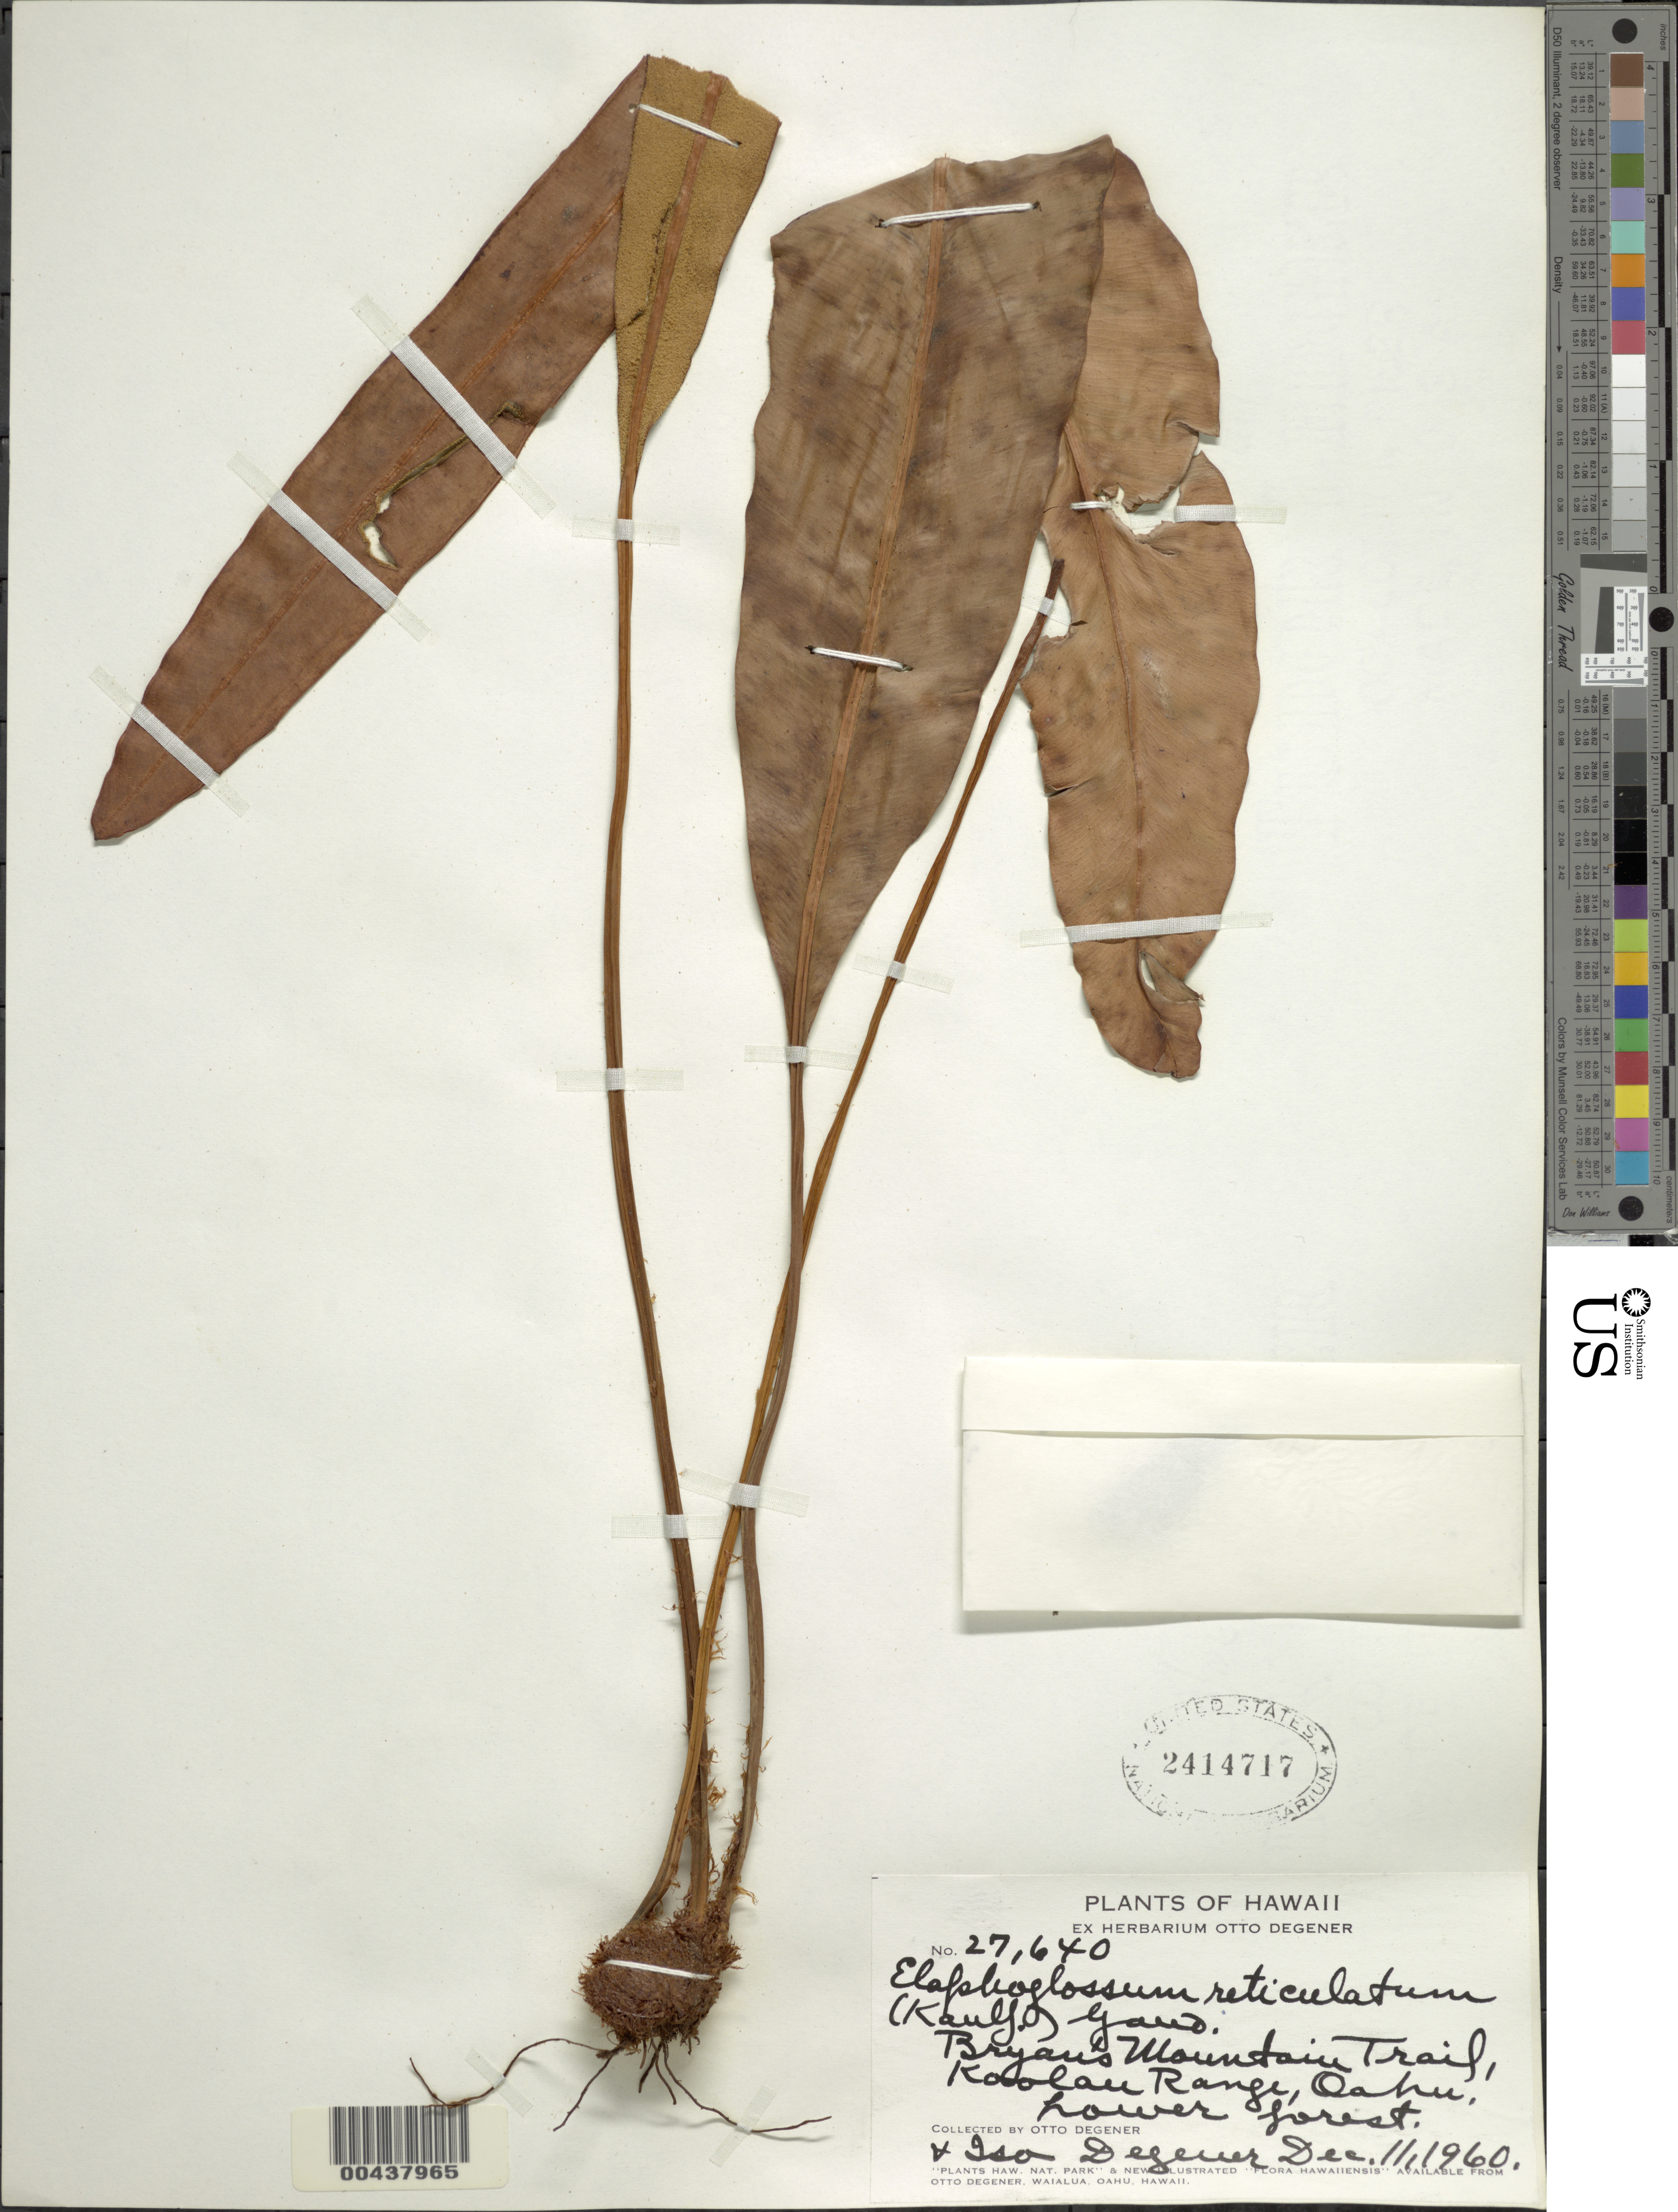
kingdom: Plantae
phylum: Tracheophyta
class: Polypodiopsida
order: Polypodiales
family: Dryopteridaceae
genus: Elaphoglossum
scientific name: Elaphoglossum crassifolium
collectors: O. Degener & I. Degener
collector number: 27640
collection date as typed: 11 Dec 1960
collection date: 1960-12-11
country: United States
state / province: Hawaii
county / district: Honolulu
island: Oahu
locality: Bryan's Mountain Trail, Koolau Range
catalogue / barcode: US 2414717